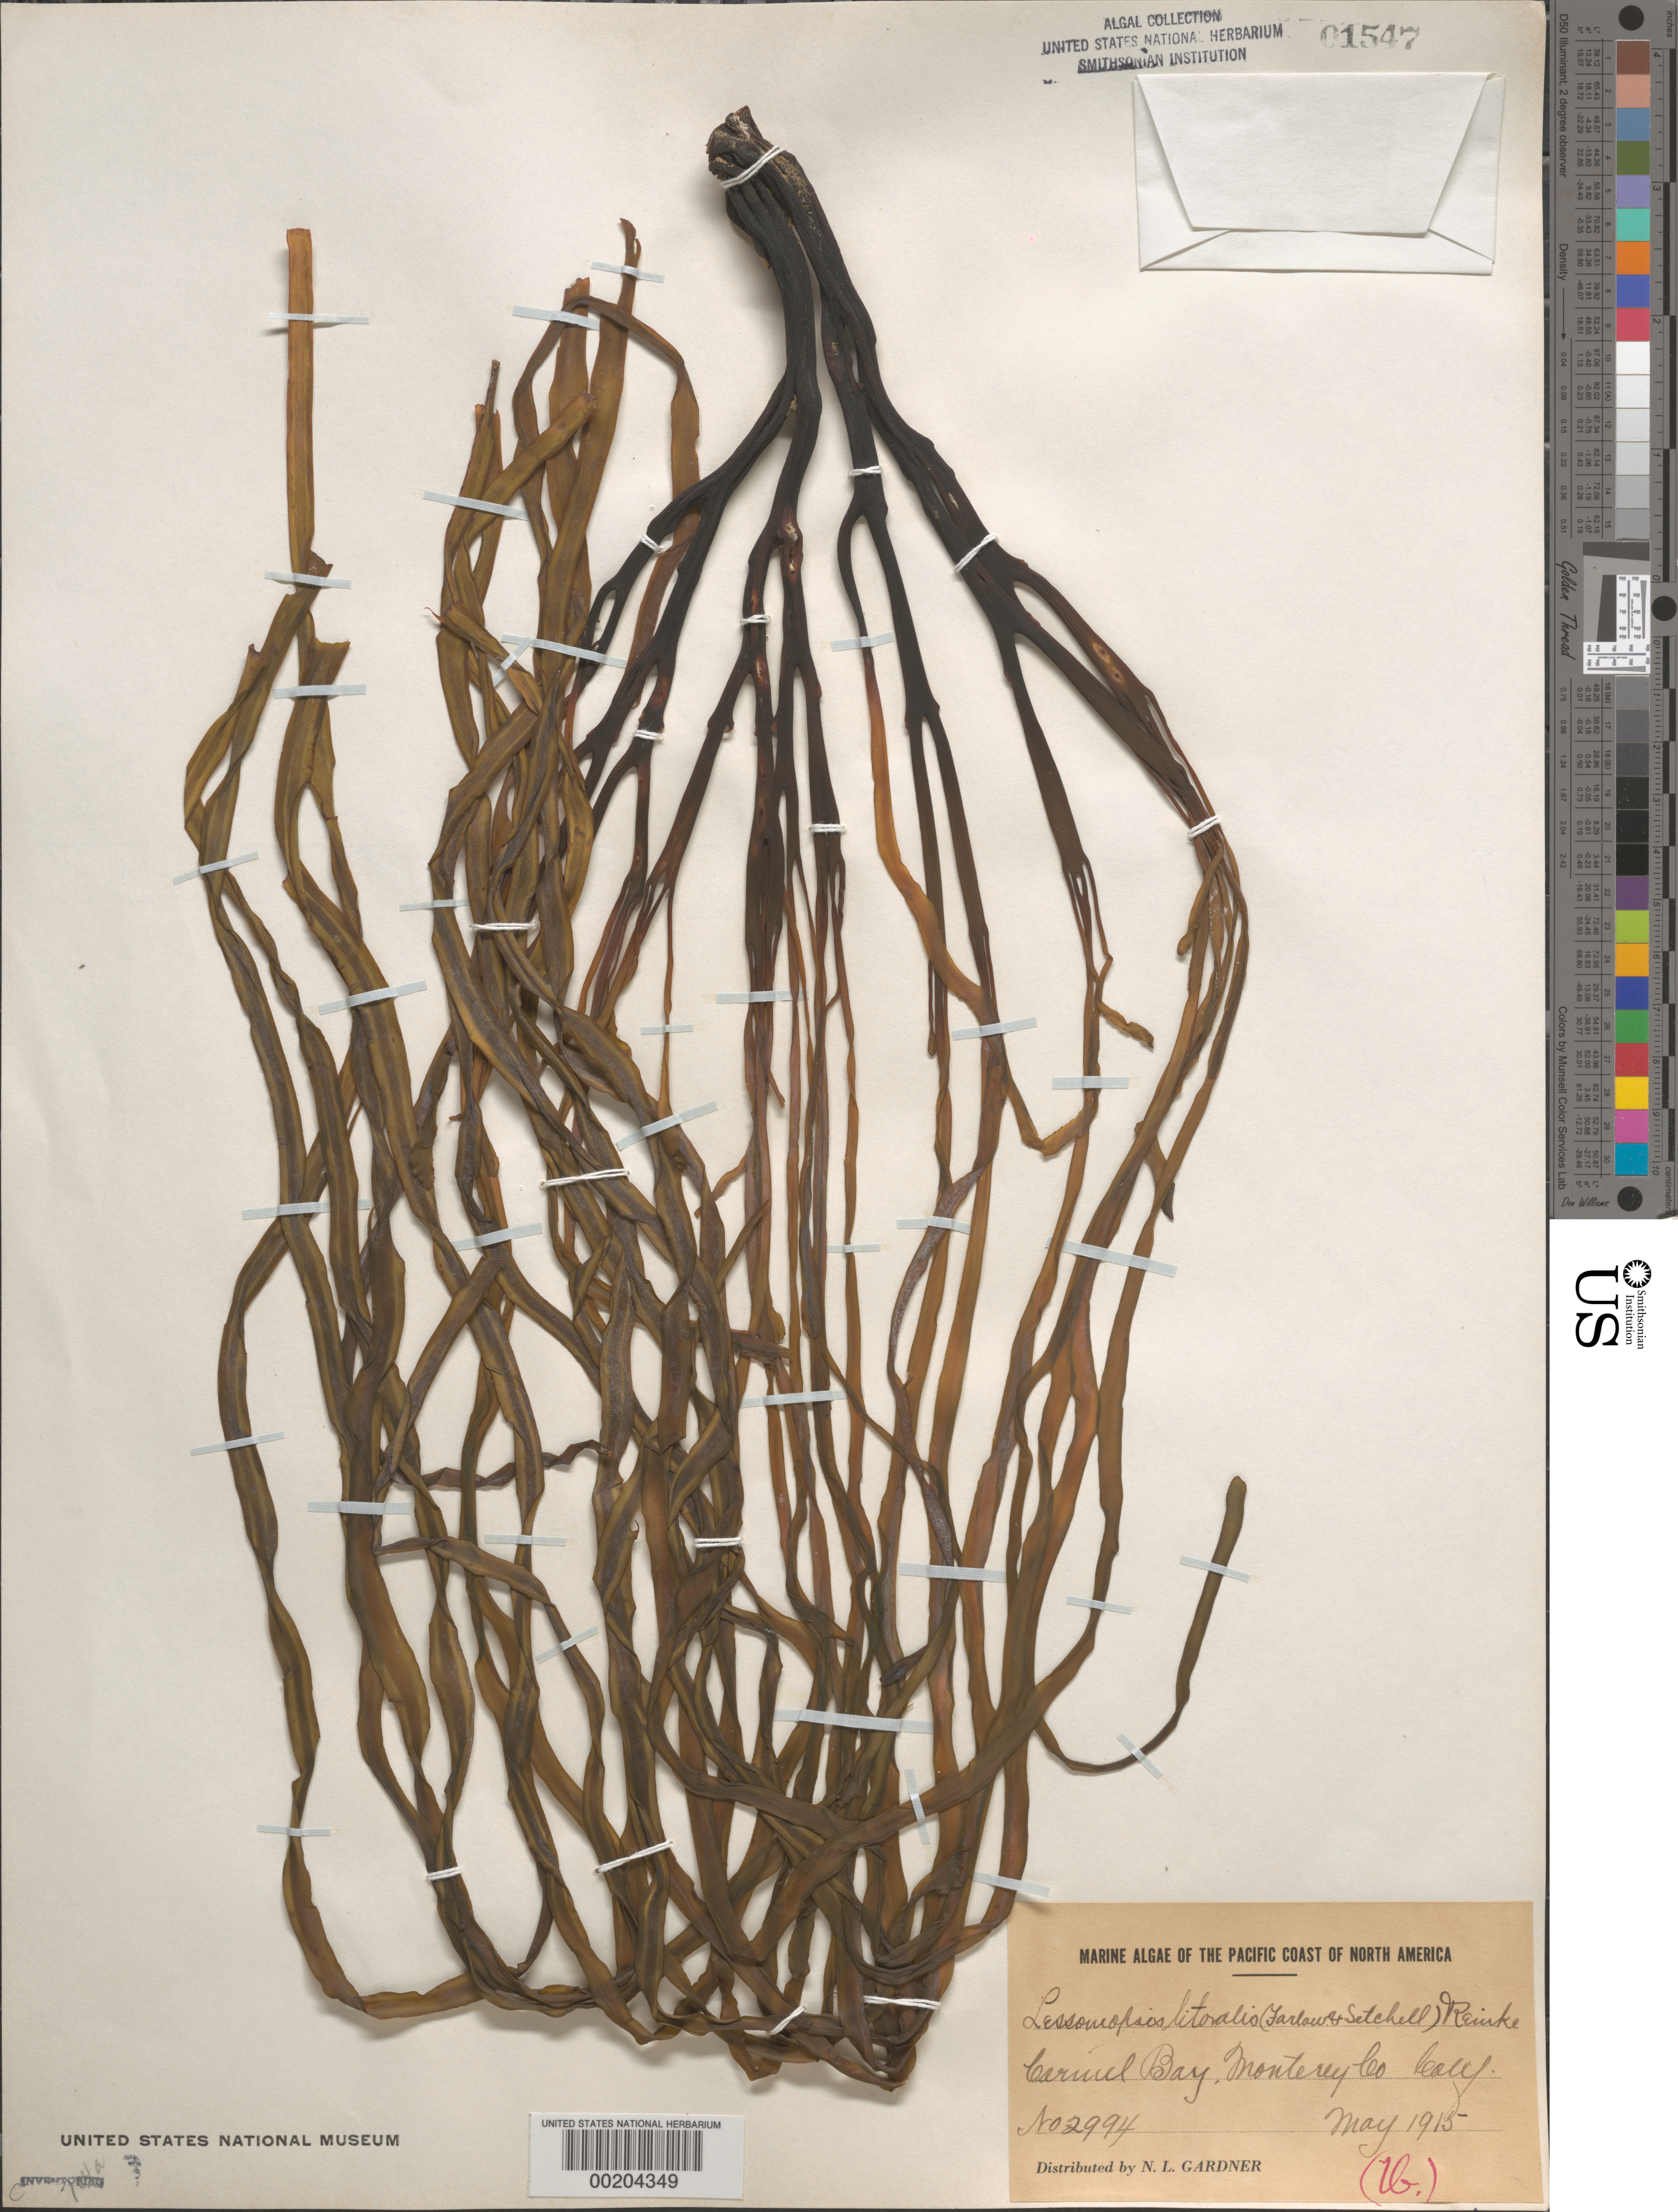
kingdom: Chromista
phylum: Ochrophyta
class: Phaeophyceae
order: Laminariales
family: Alariaceae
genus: Lessoniopsis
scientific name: Lessoniopsis littoralis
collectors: N. Gardner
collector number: NLG 2994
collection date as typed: May 1915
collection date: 1915-05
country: United States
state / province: California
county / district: Monterey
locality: Carmel Bay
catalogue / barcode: US 1547